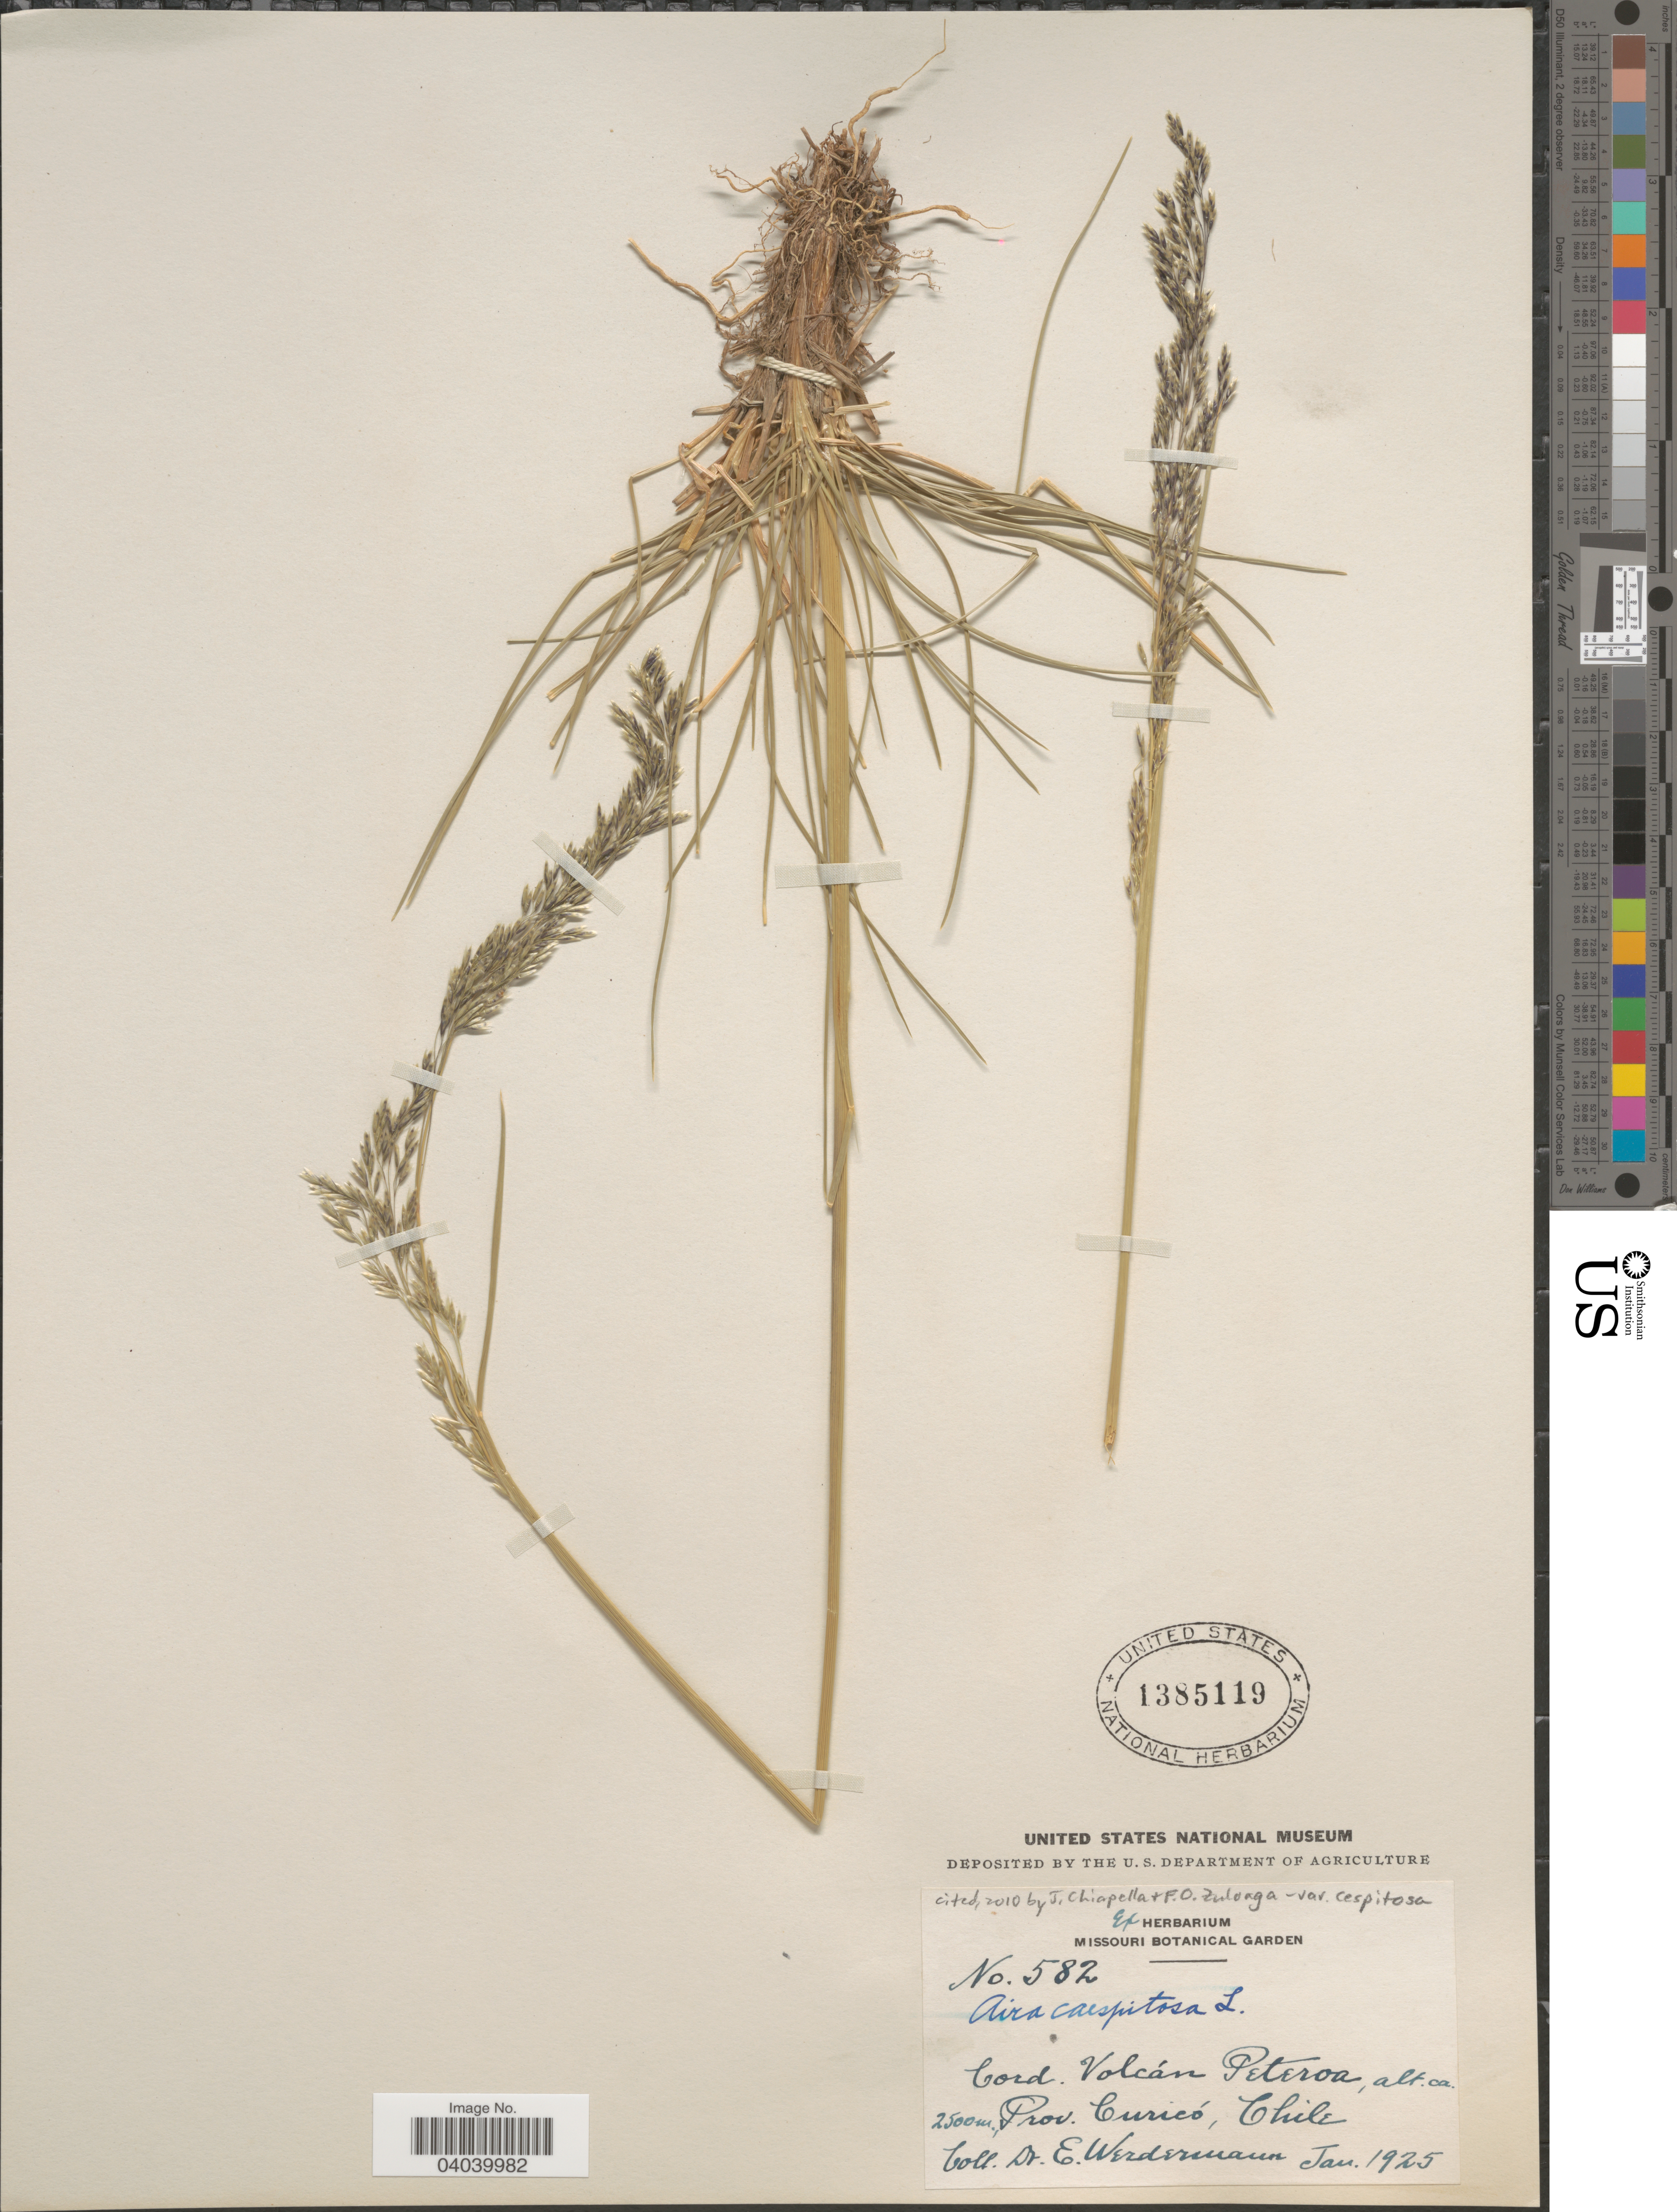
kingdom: Plantae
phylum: Tracheophyta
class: Liliopsida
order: Poales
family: Poaceae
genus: Deschampsia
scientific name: Deschampsia cespitosa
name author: (L.) P. Beauv.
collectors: E. Werdermann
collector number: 582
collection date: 1925-01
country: Chile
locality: Cord. Volcán Peteroa. Prov. Curicó.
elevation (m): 2500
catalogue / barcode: US 1385119